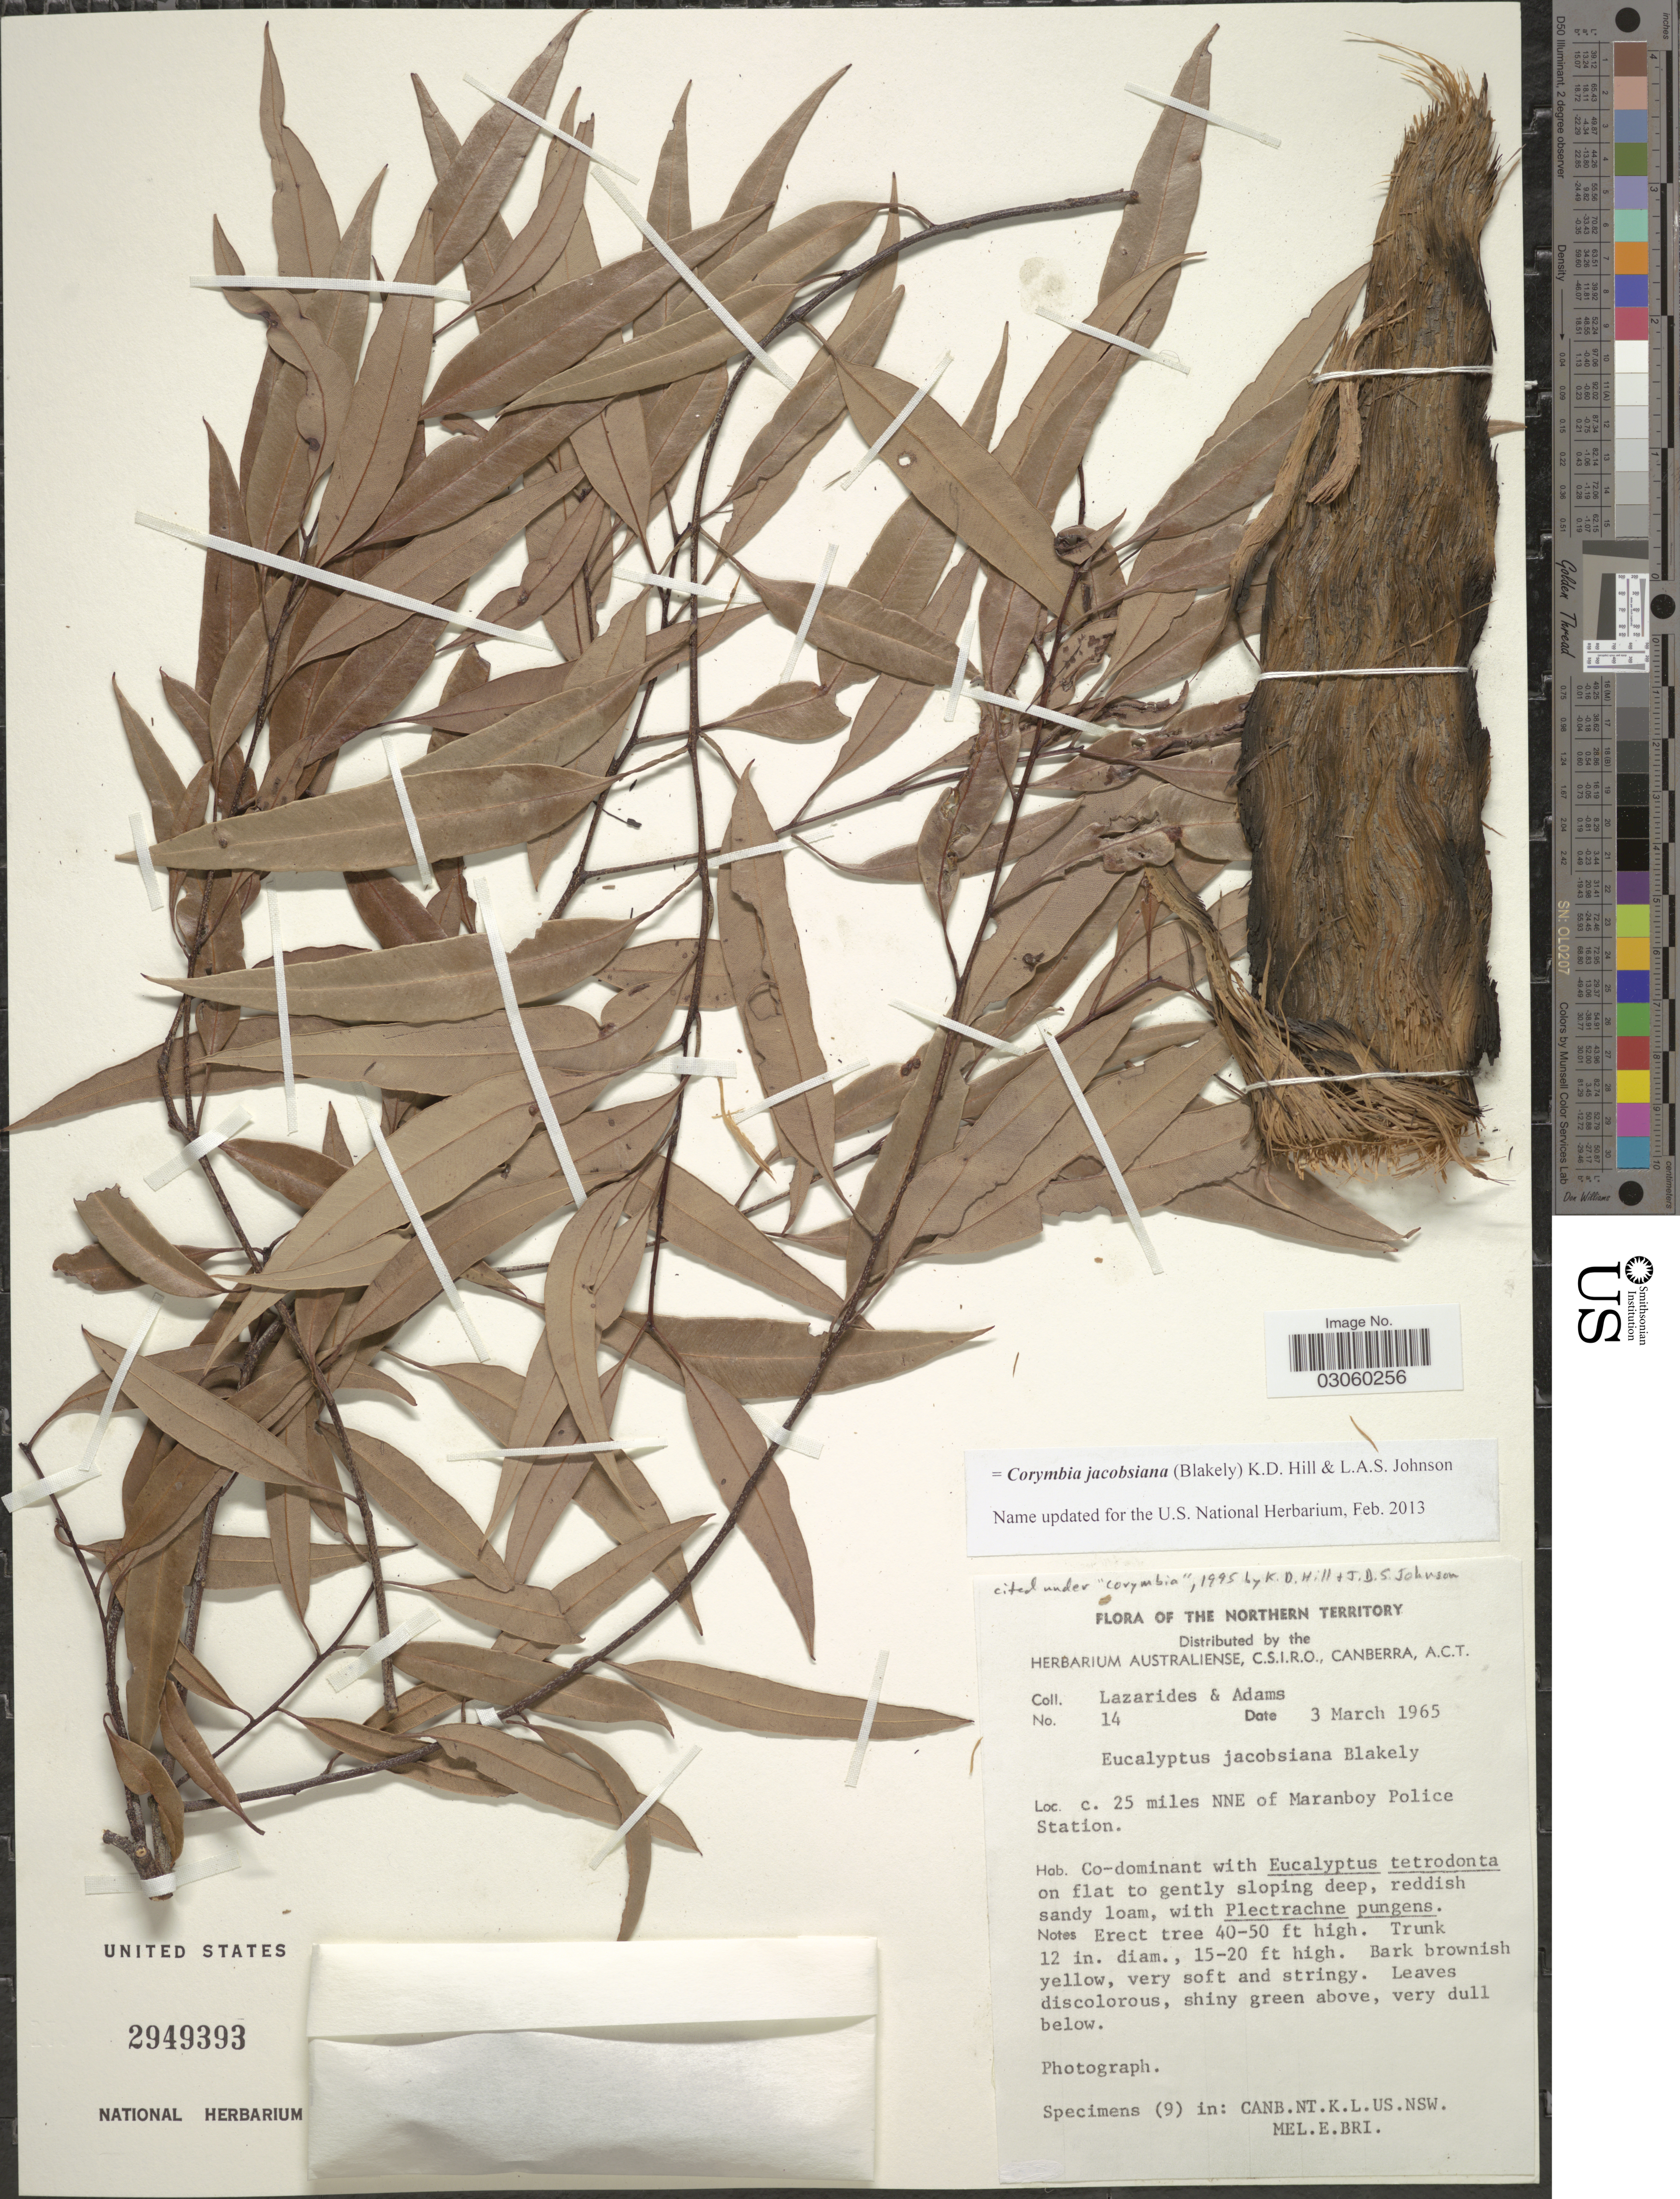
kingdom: Plantae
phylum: Tracheophyta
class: Magnoliopsida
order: Myrtales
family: Myrtaceae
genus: Corymbia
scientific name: Corymbia jacobsiana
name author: (Blakely) K.D. Hill & L.A.S. Johnson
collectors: M. Lazarides & Adams, --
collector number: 14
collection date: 1965-03-03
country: Australia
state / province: Northern Territory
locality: C. 25 miles NNE of Maranboy Police Station.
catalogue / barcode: US 2949393